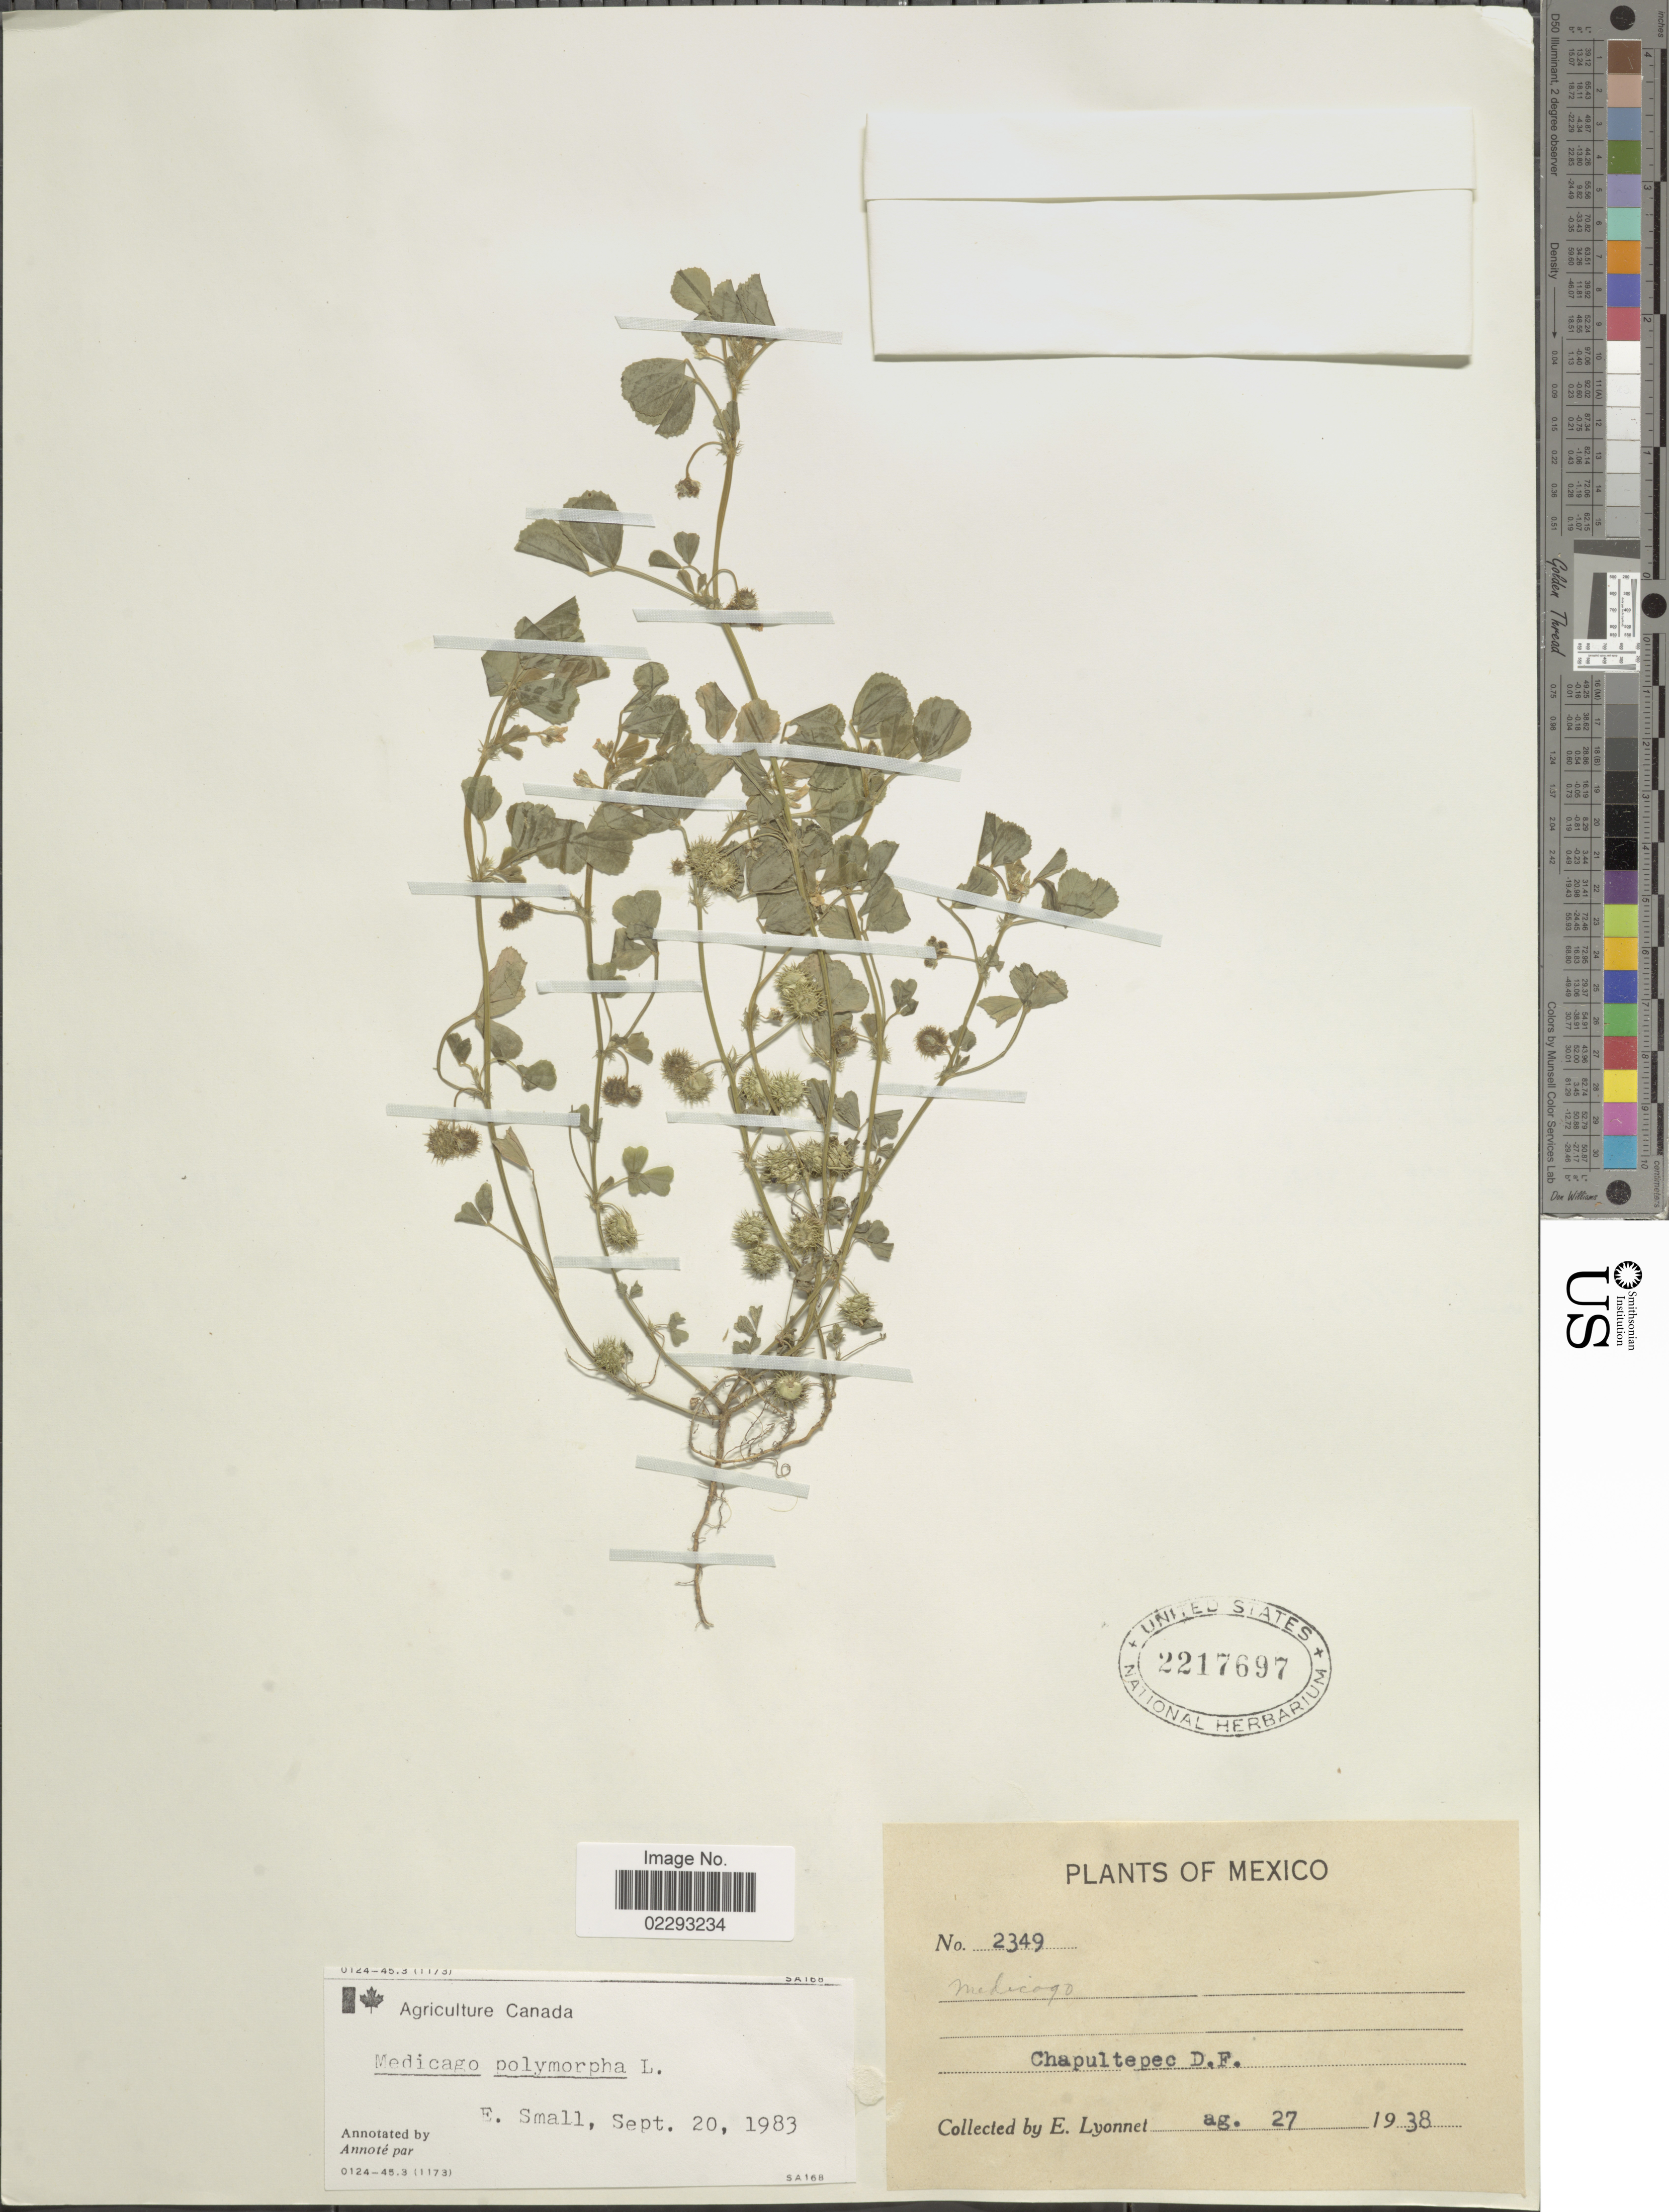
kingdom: Plantae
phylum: Tracheophyta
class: Magnoliopsida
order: Fabales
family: Fabaceae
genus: Medicago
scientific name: Medicago polymorpha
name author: L.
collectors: E. Lyonnet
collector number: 2349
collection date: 1935-08-27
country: Mexico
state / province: Distrito Federal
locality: Chapultepec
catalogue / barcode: US 2217697